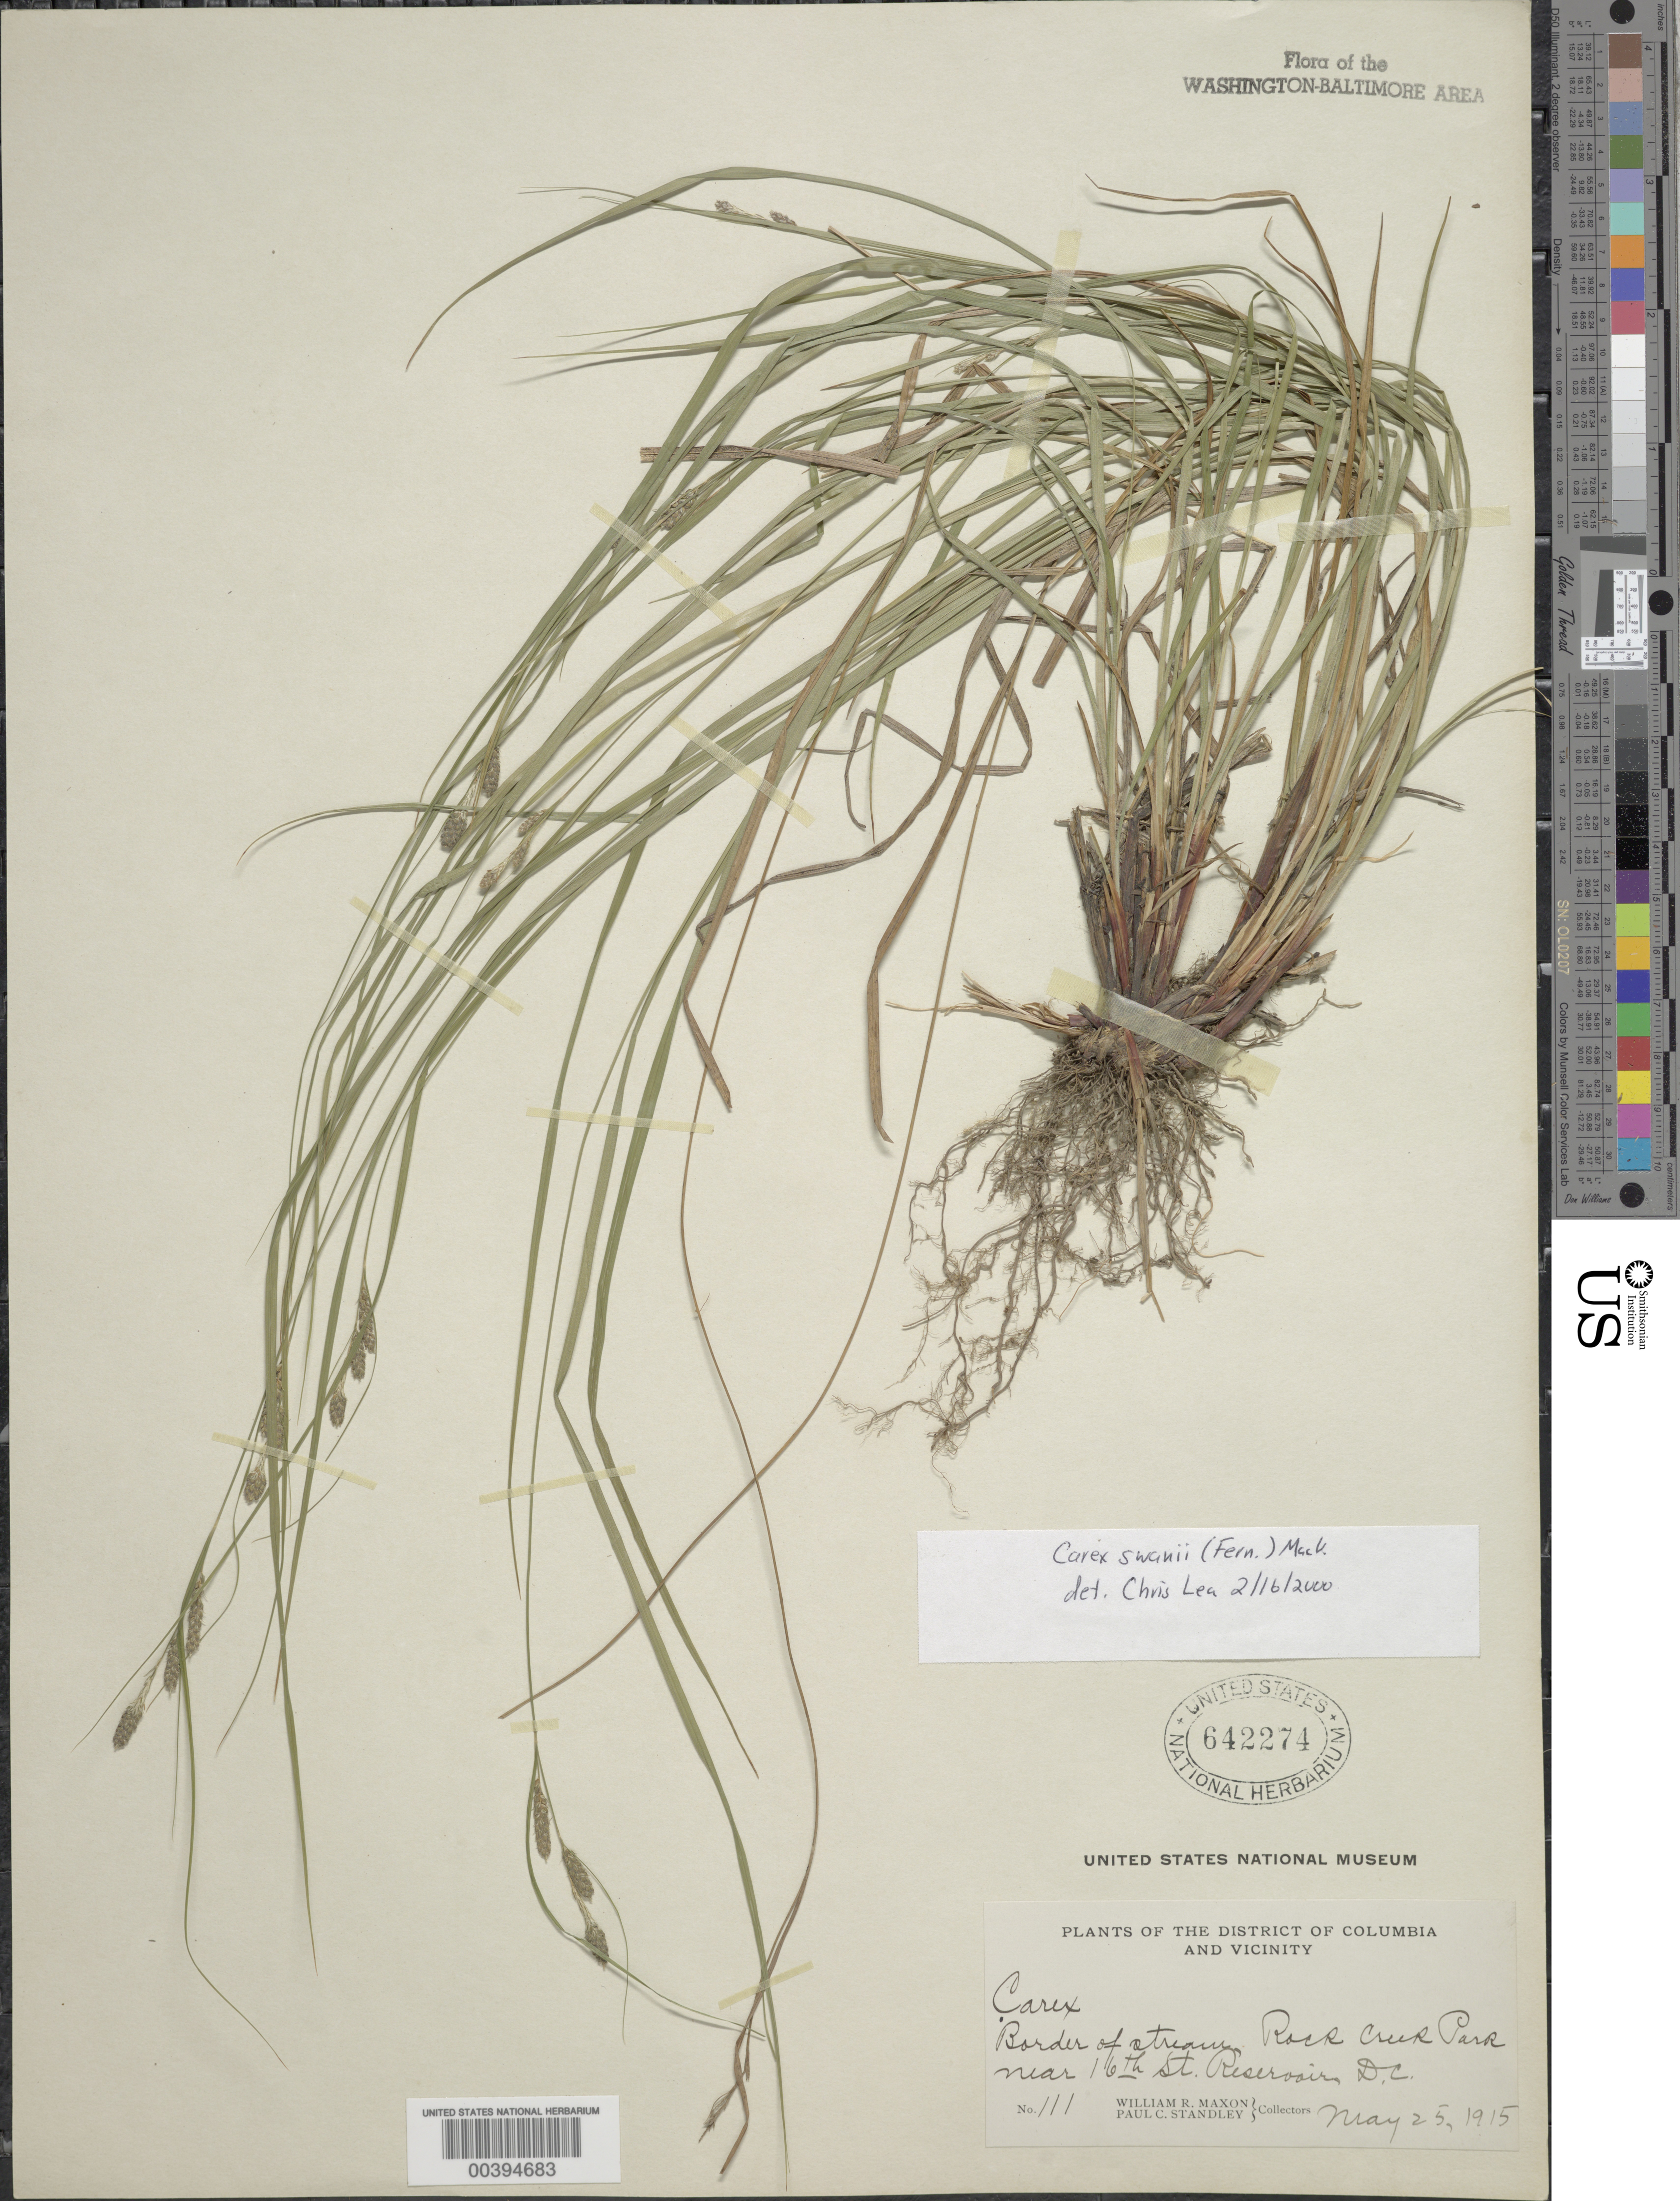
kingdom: Plantae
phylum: Tracheophyta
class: Liliopsida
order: Poales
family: Cyperaceae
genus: Carex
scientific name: Carex swanii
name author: (Fernald) Mack.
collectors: W. R. Maxon & P. C. Standley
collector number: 111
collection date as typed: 25 May 1915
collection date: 1915-05-25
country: United States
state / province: District of Columbia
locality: Rock Creek Park near 16th St. Reservoir Rock Creek Park & vicinity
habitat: Border of stream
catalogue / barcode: US 642274